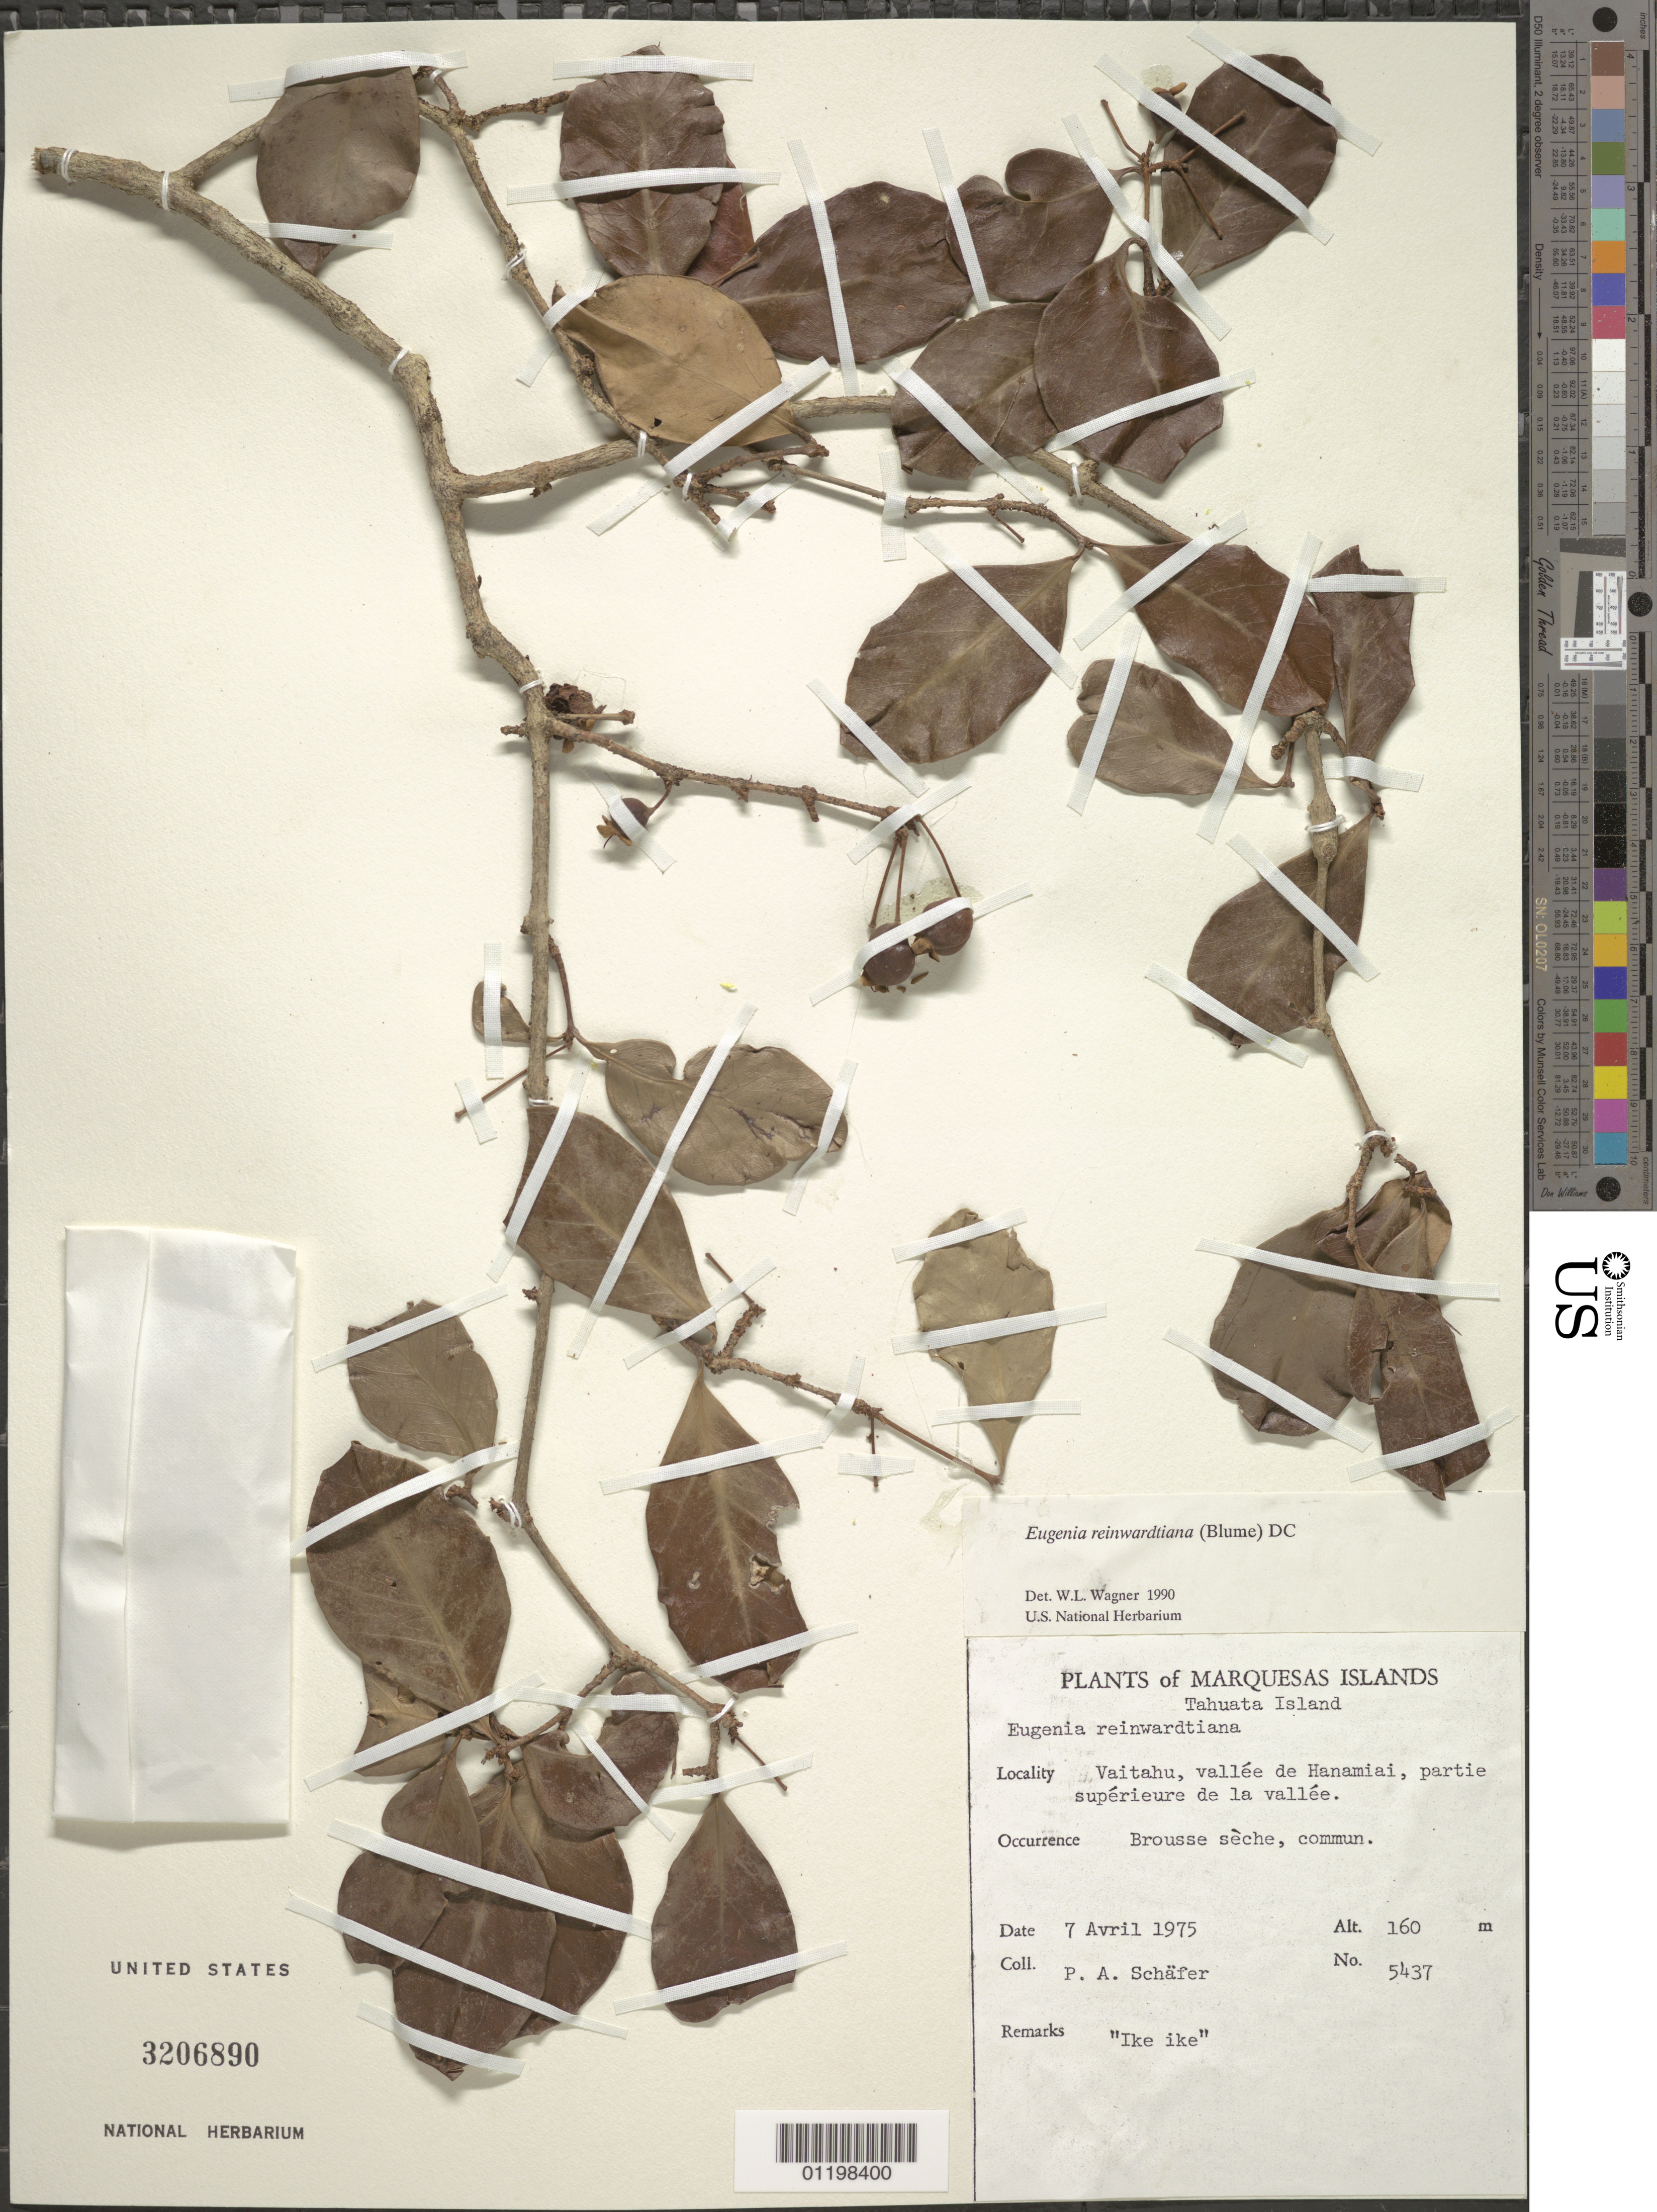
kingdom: Plantae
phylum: Tracheophyta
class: Magnoliopsida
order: Myrtales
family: Myrtaceae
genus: Eugenia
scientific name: Eugenia reinwardtiana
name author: (Blume) DC.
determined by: Wagner, W. L., (BOT), Smithsonian Institution - National Museum of Natural History (UNITED STATES)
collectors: P. A. Schäfer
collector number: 5437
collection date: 1975-04-07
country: French Polynesia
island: Tahuata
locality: Vaitahu, vers la crête d'Uuau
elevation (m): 160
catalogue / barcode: US 3206890